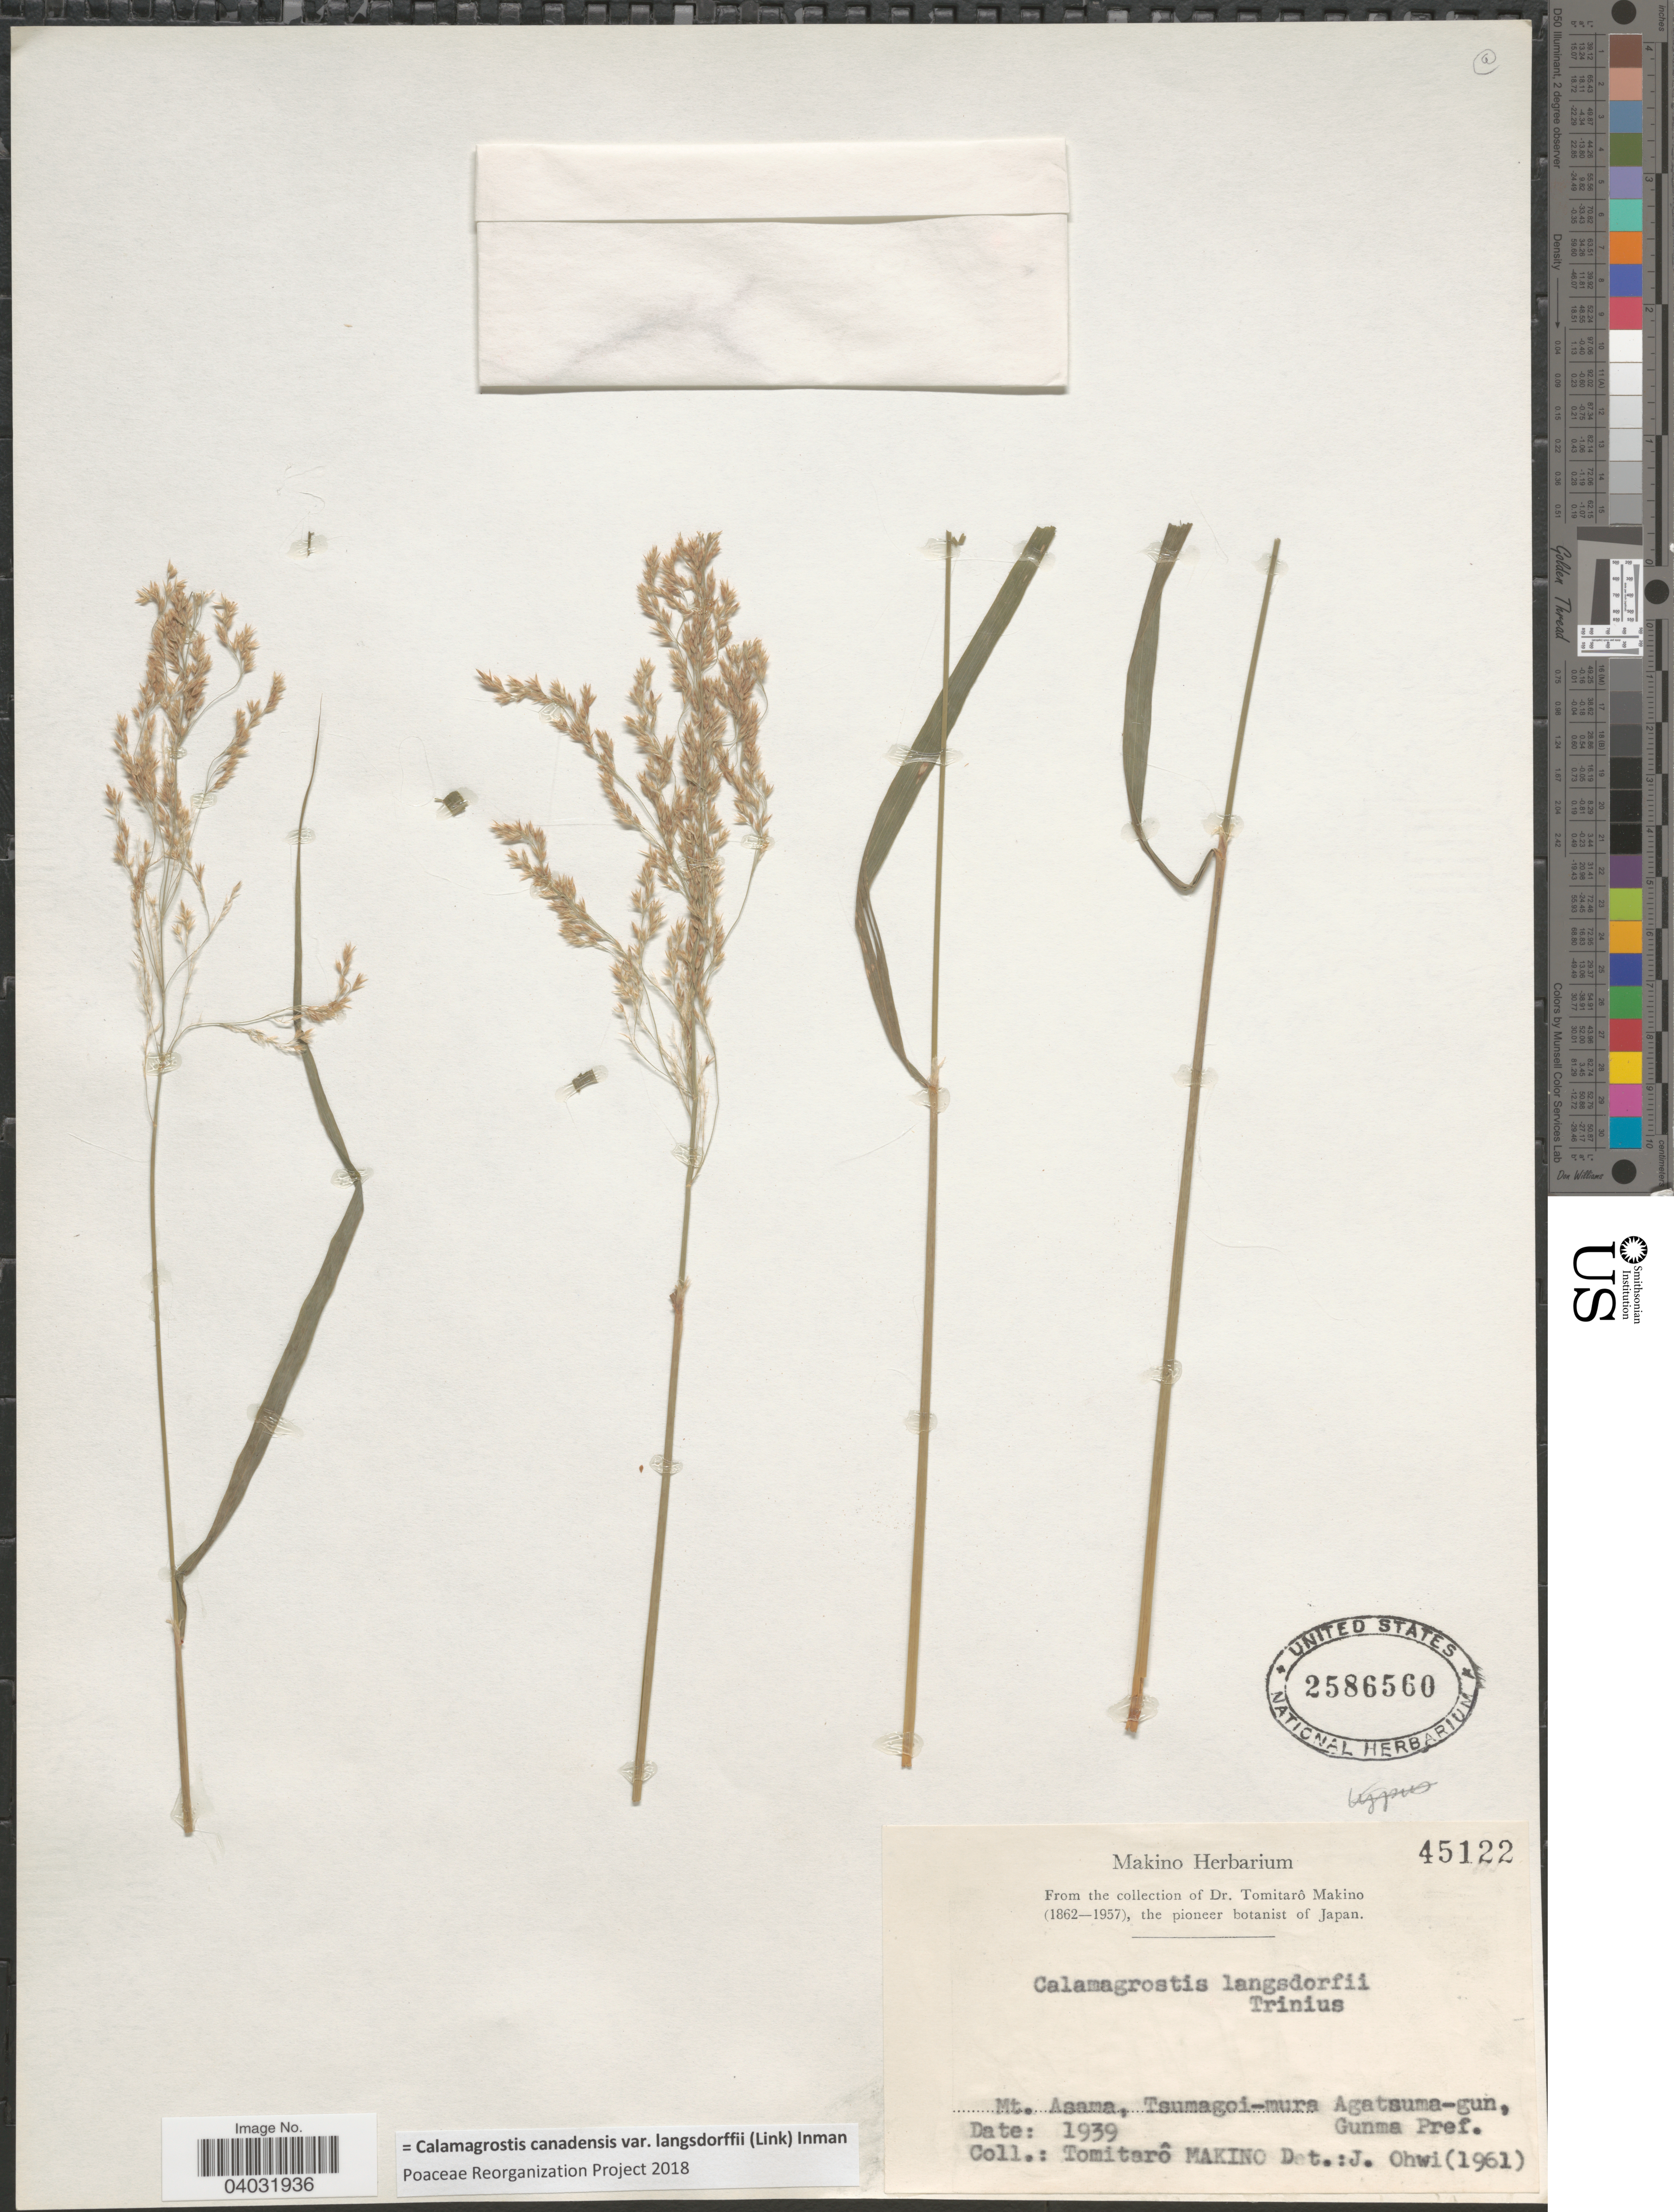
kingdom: Plantae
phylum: Tracheophyta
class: Liliopsida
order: Poales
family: Poaceae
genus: Calamagrostis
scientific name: Calamagrostis canadensis var. langsdorffii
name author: (Link) Inman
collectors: T. Makino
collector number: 45122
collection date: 1939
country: Japan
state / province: Gunma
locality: Mt. Asama, Tsumagoi-mura Agatsuma-gun, Gunma Pref.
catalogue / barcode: US 2586560